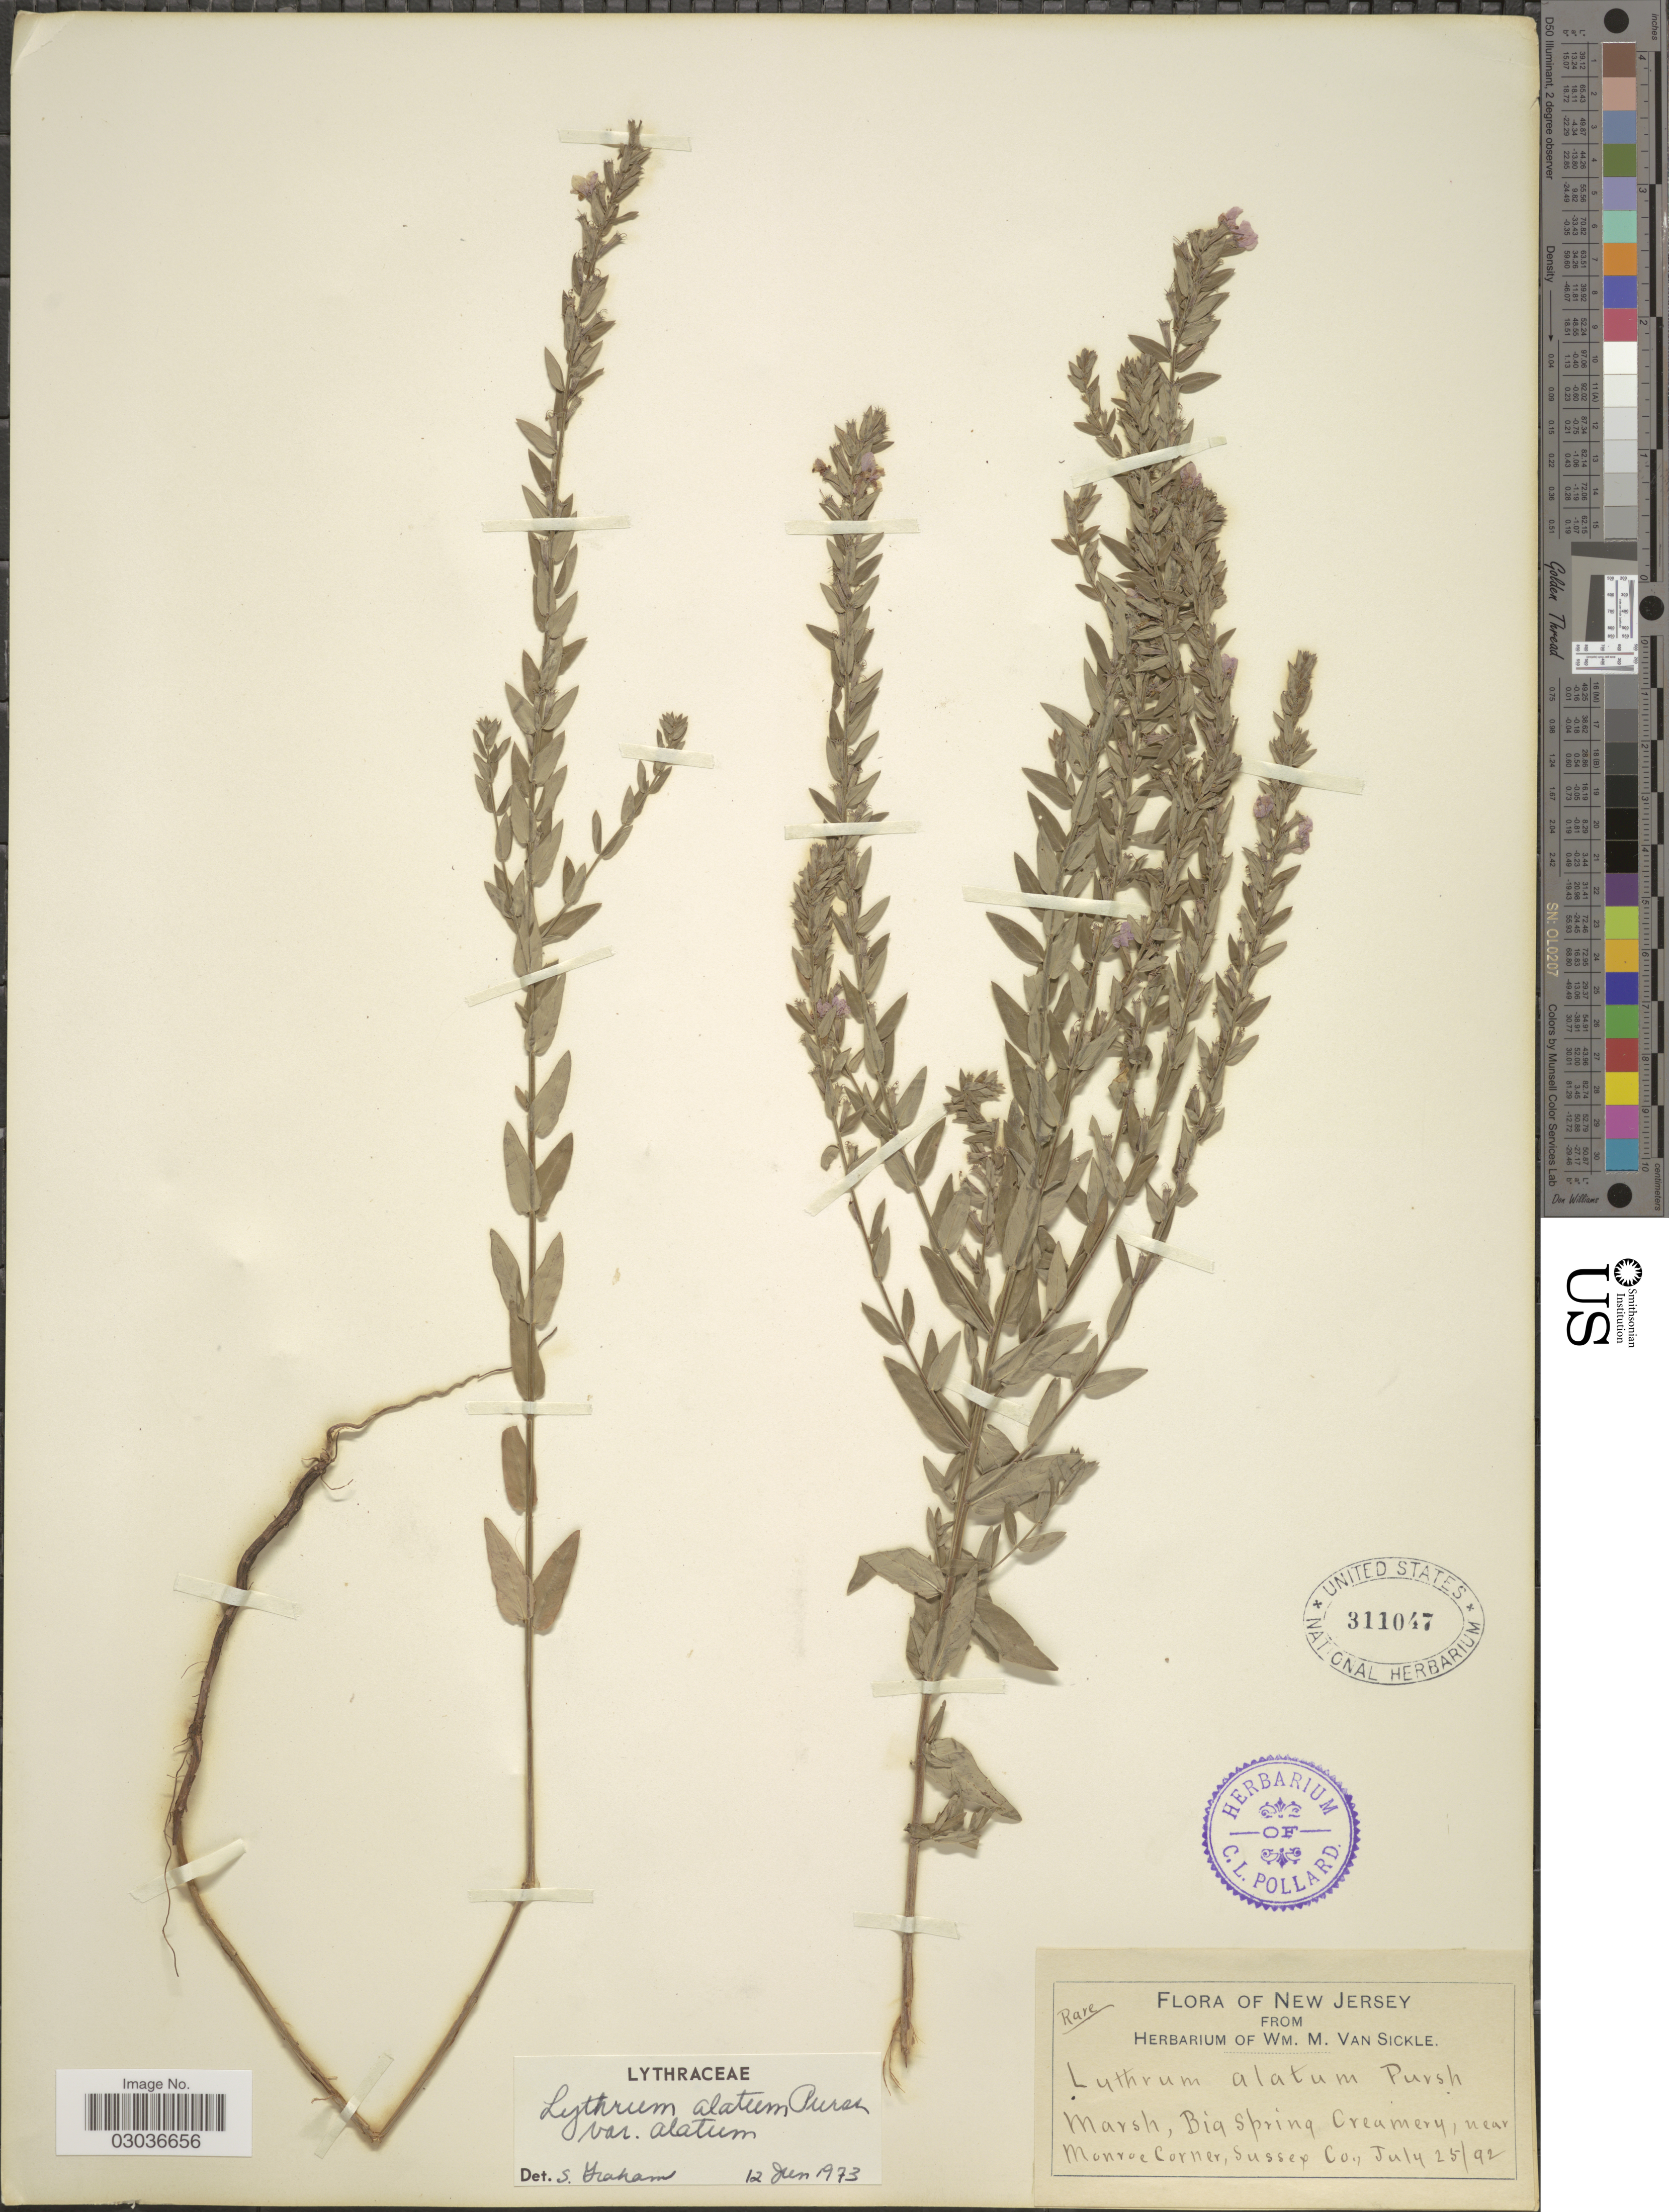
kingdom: Plantae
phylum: Tracheophyta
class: Magnoliopsida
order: Myrtales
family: Lythraceae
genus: Lythrum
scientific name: Lythrum alatum var. alatum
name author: Pursh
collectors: ex herb. Wm. M. Van Sickle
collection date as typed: Transcribed d/m/y: 25/7/92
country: United States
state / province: New Jersey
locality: Big Spring Creamery, near Monroe Corner, Sussex Co.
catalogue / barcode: US 311047